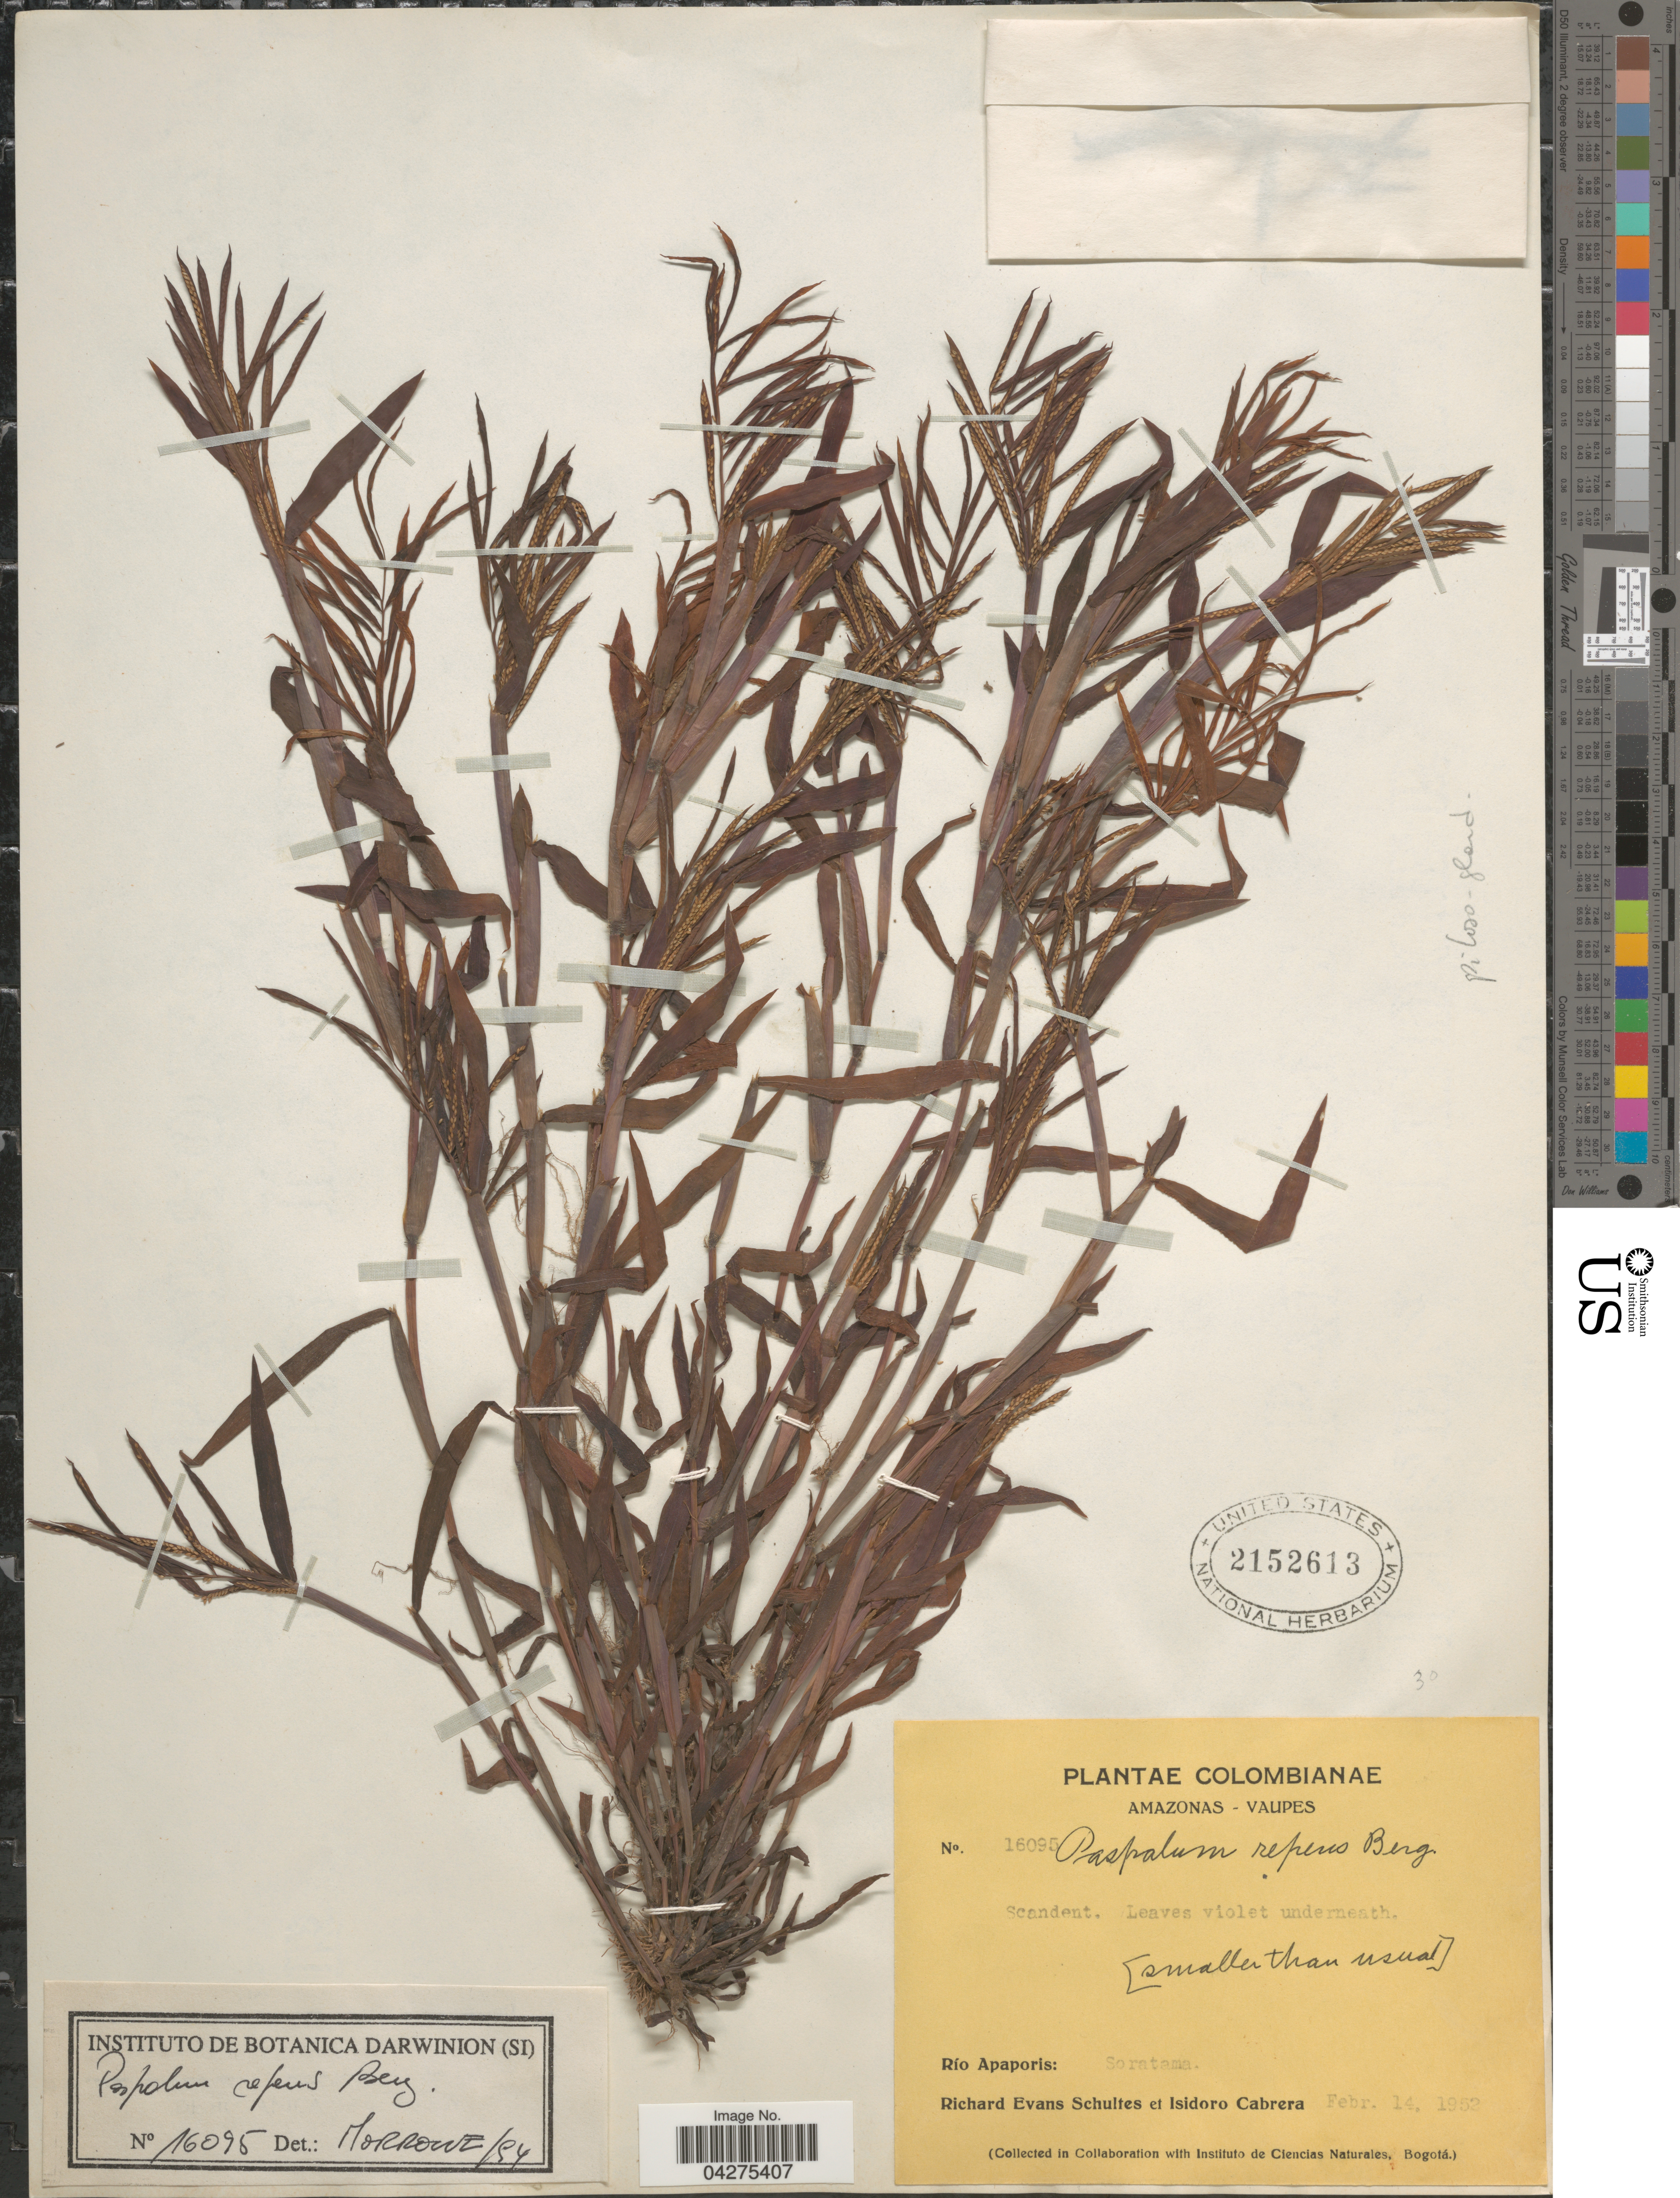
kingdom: Plantae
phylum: Tracheophyta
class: Liliopsida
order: Poales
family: Poaceae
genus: Paspalum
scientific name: Paspalum repens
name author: P.J. Bergius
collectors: R. E. Schultes & I. Cabrera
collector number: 16095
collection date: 1952-02-14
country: Colombia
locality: Colombianae. Amazones- Vaupes. Río Apaporis: Soratama.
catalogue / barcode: US 2152613